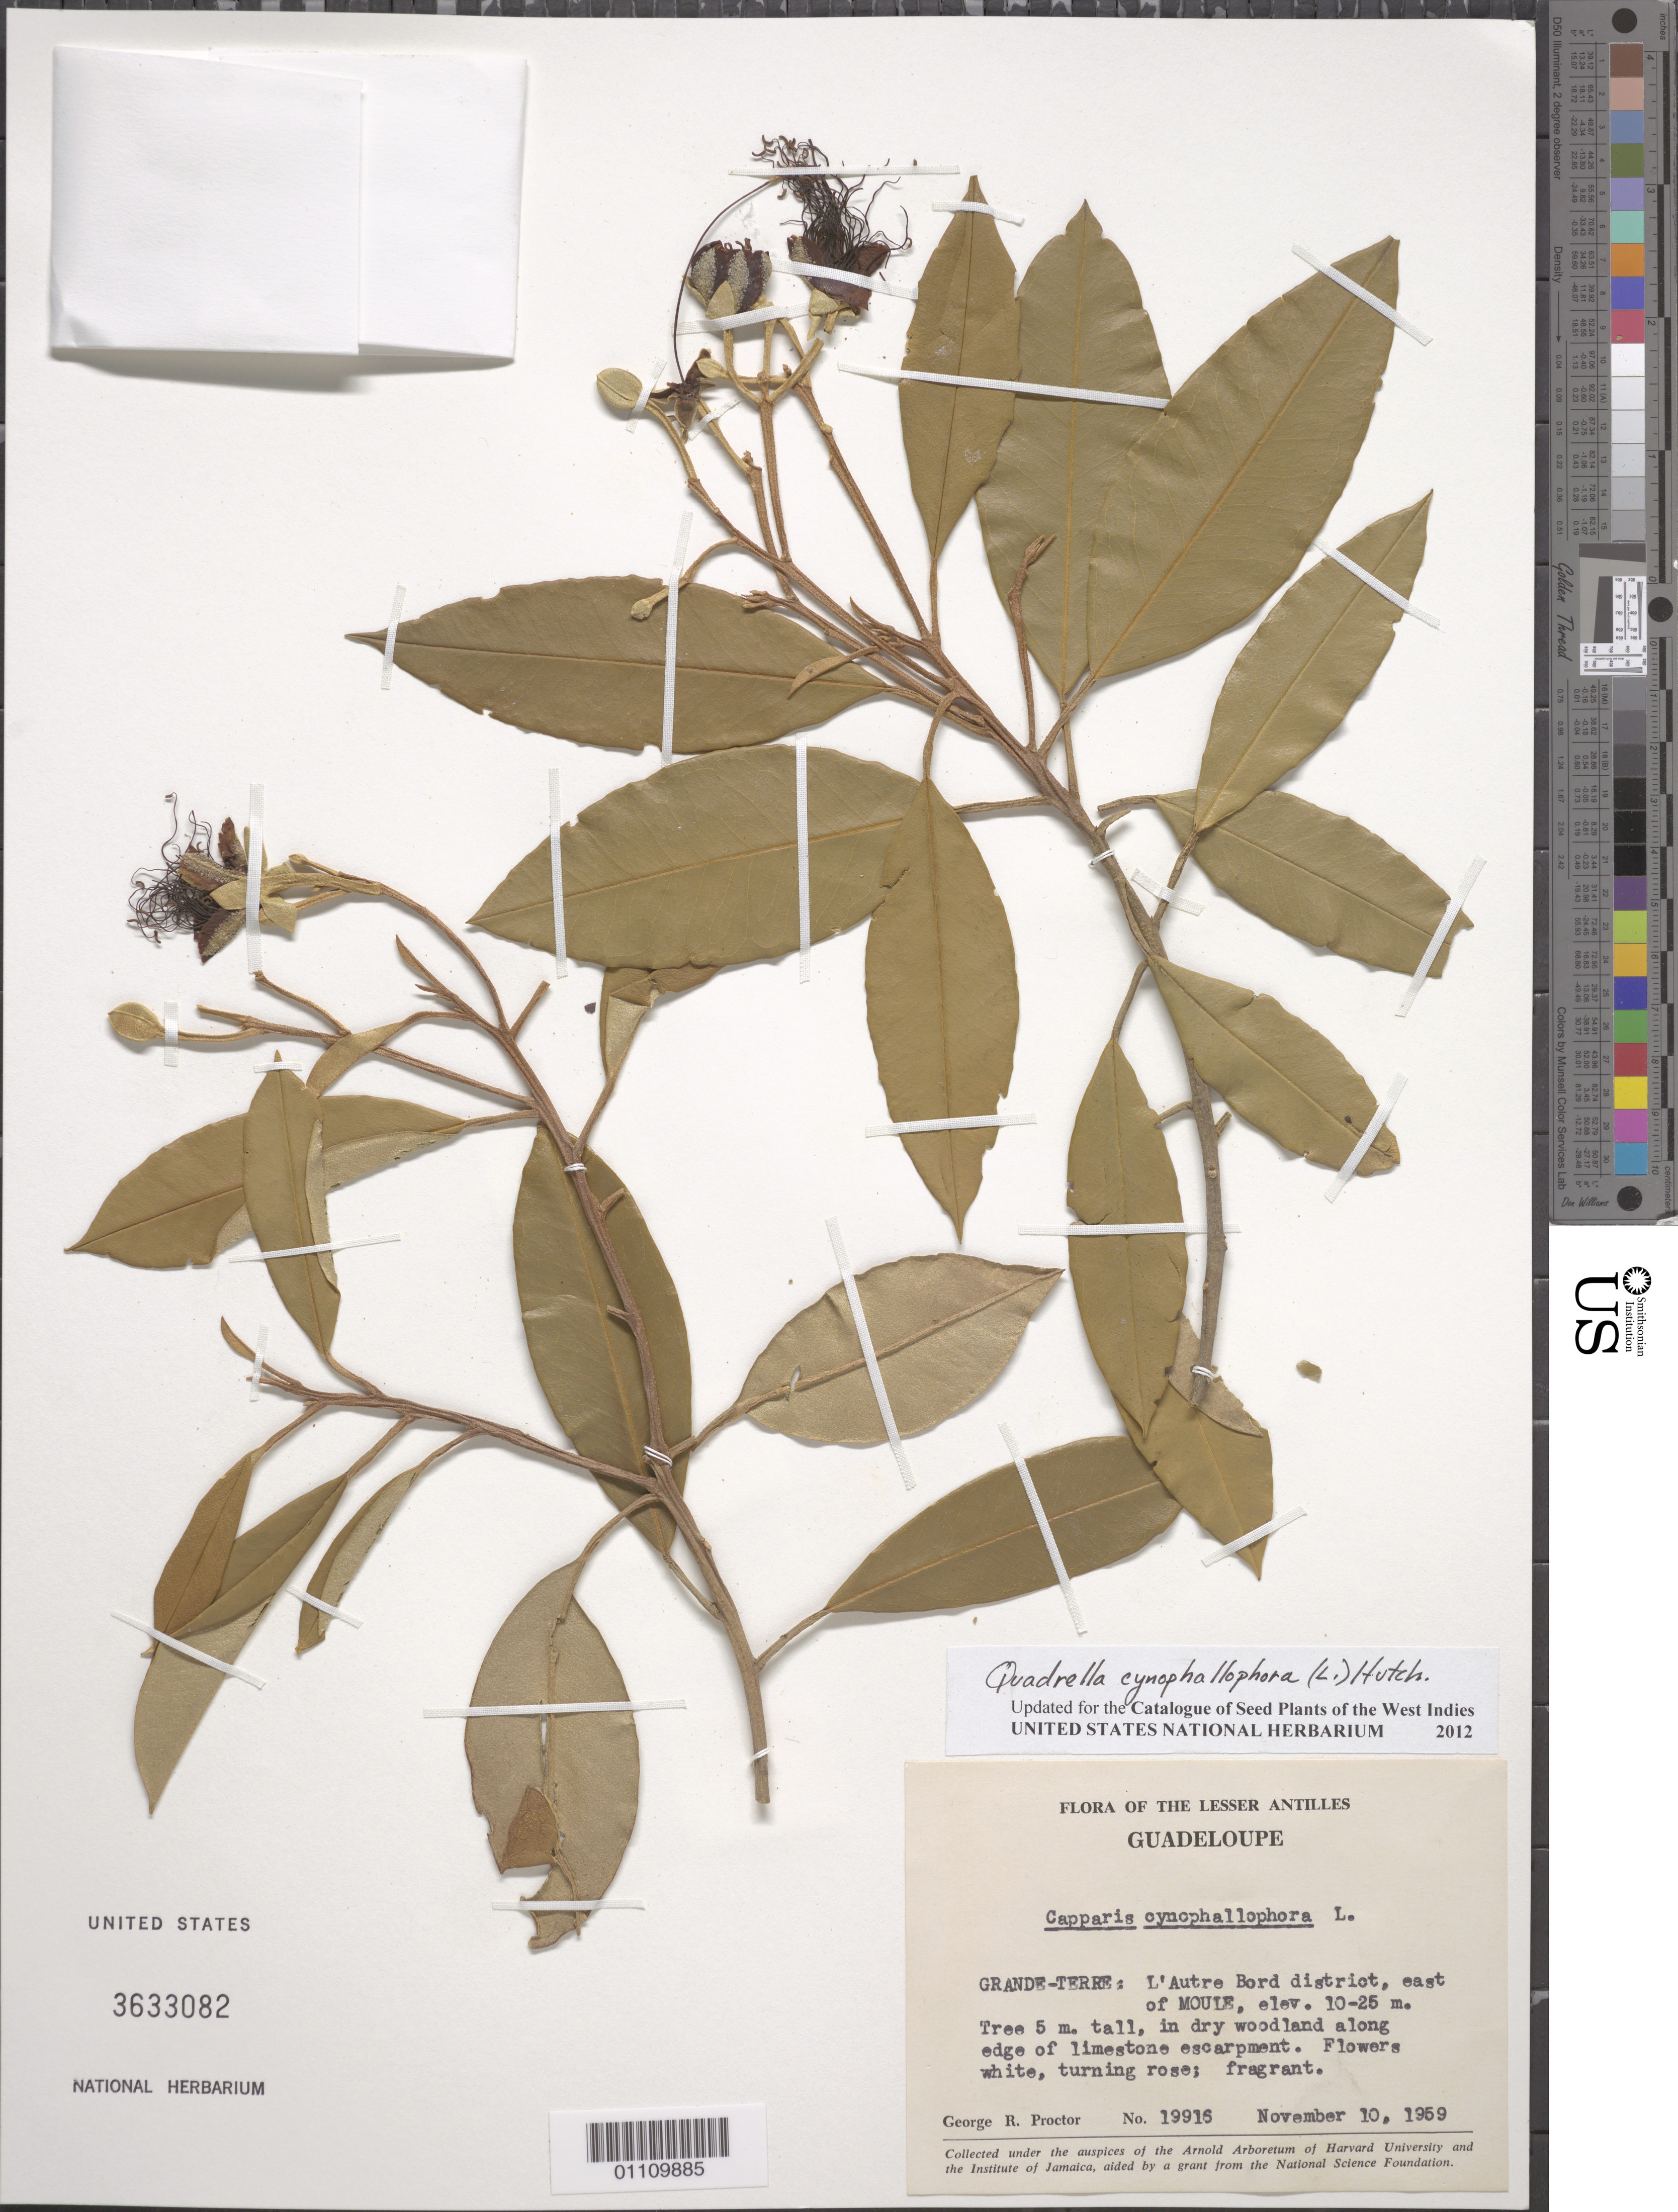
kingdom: Plantae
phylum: Tracheophyta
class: Magnoliopsida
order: Brassicales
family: Capparaceae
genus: Quadrella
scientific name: Quadrella cynophallophora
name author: (L.) Hutch.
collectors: G. R. Proctor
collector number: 19916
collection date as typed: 10 Nov 1959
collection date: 1959-11-10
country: Guadeloupe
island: Grande Terre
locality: L'Autre Bord District, E of Moule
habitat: In dry woodland along edge of limestone escarpment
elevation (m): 10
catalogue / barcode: US 3633082